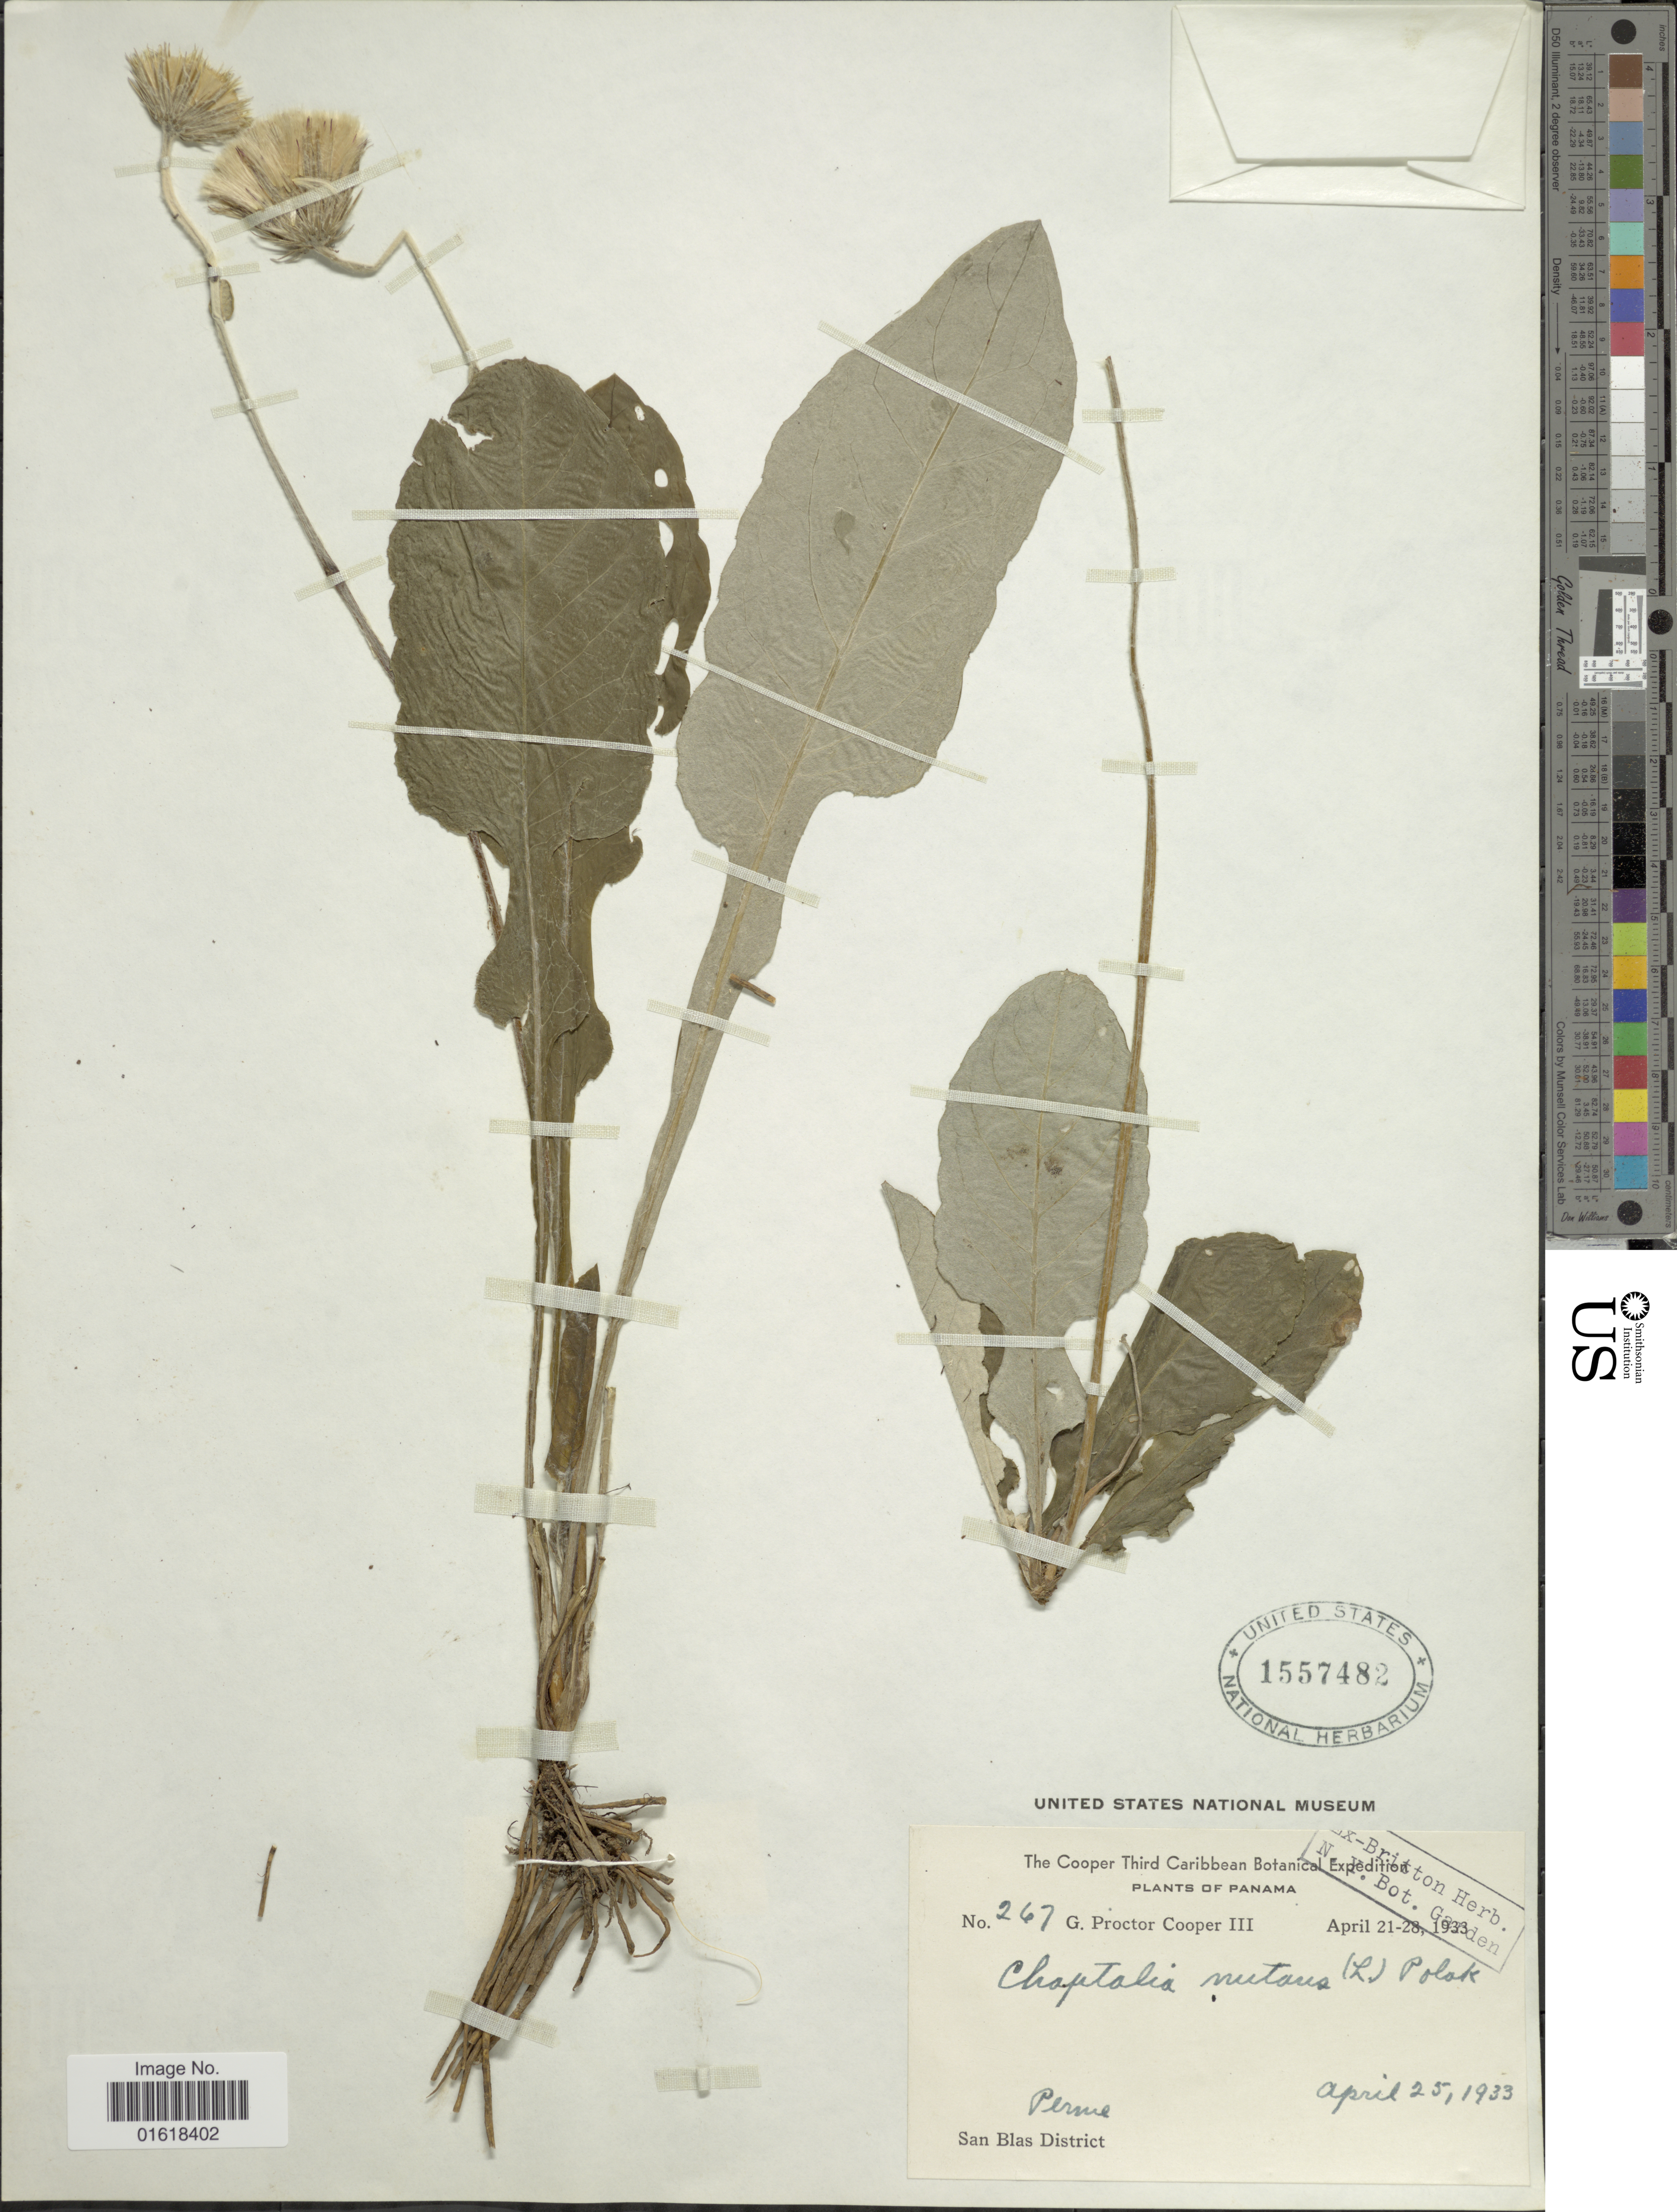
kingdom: Plantae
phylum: Tracheophyta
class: Magnoliopsida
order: Asterales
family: Asteraceae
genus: Chaptalia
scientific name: Chaptalia nutans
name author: (L.) Pol.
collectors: G. Cooper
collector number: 267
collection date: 1933-04-21/1933-04-28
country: Panama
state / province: Kuna Yala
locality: Perme. San Blas District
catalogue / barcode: US 1557482